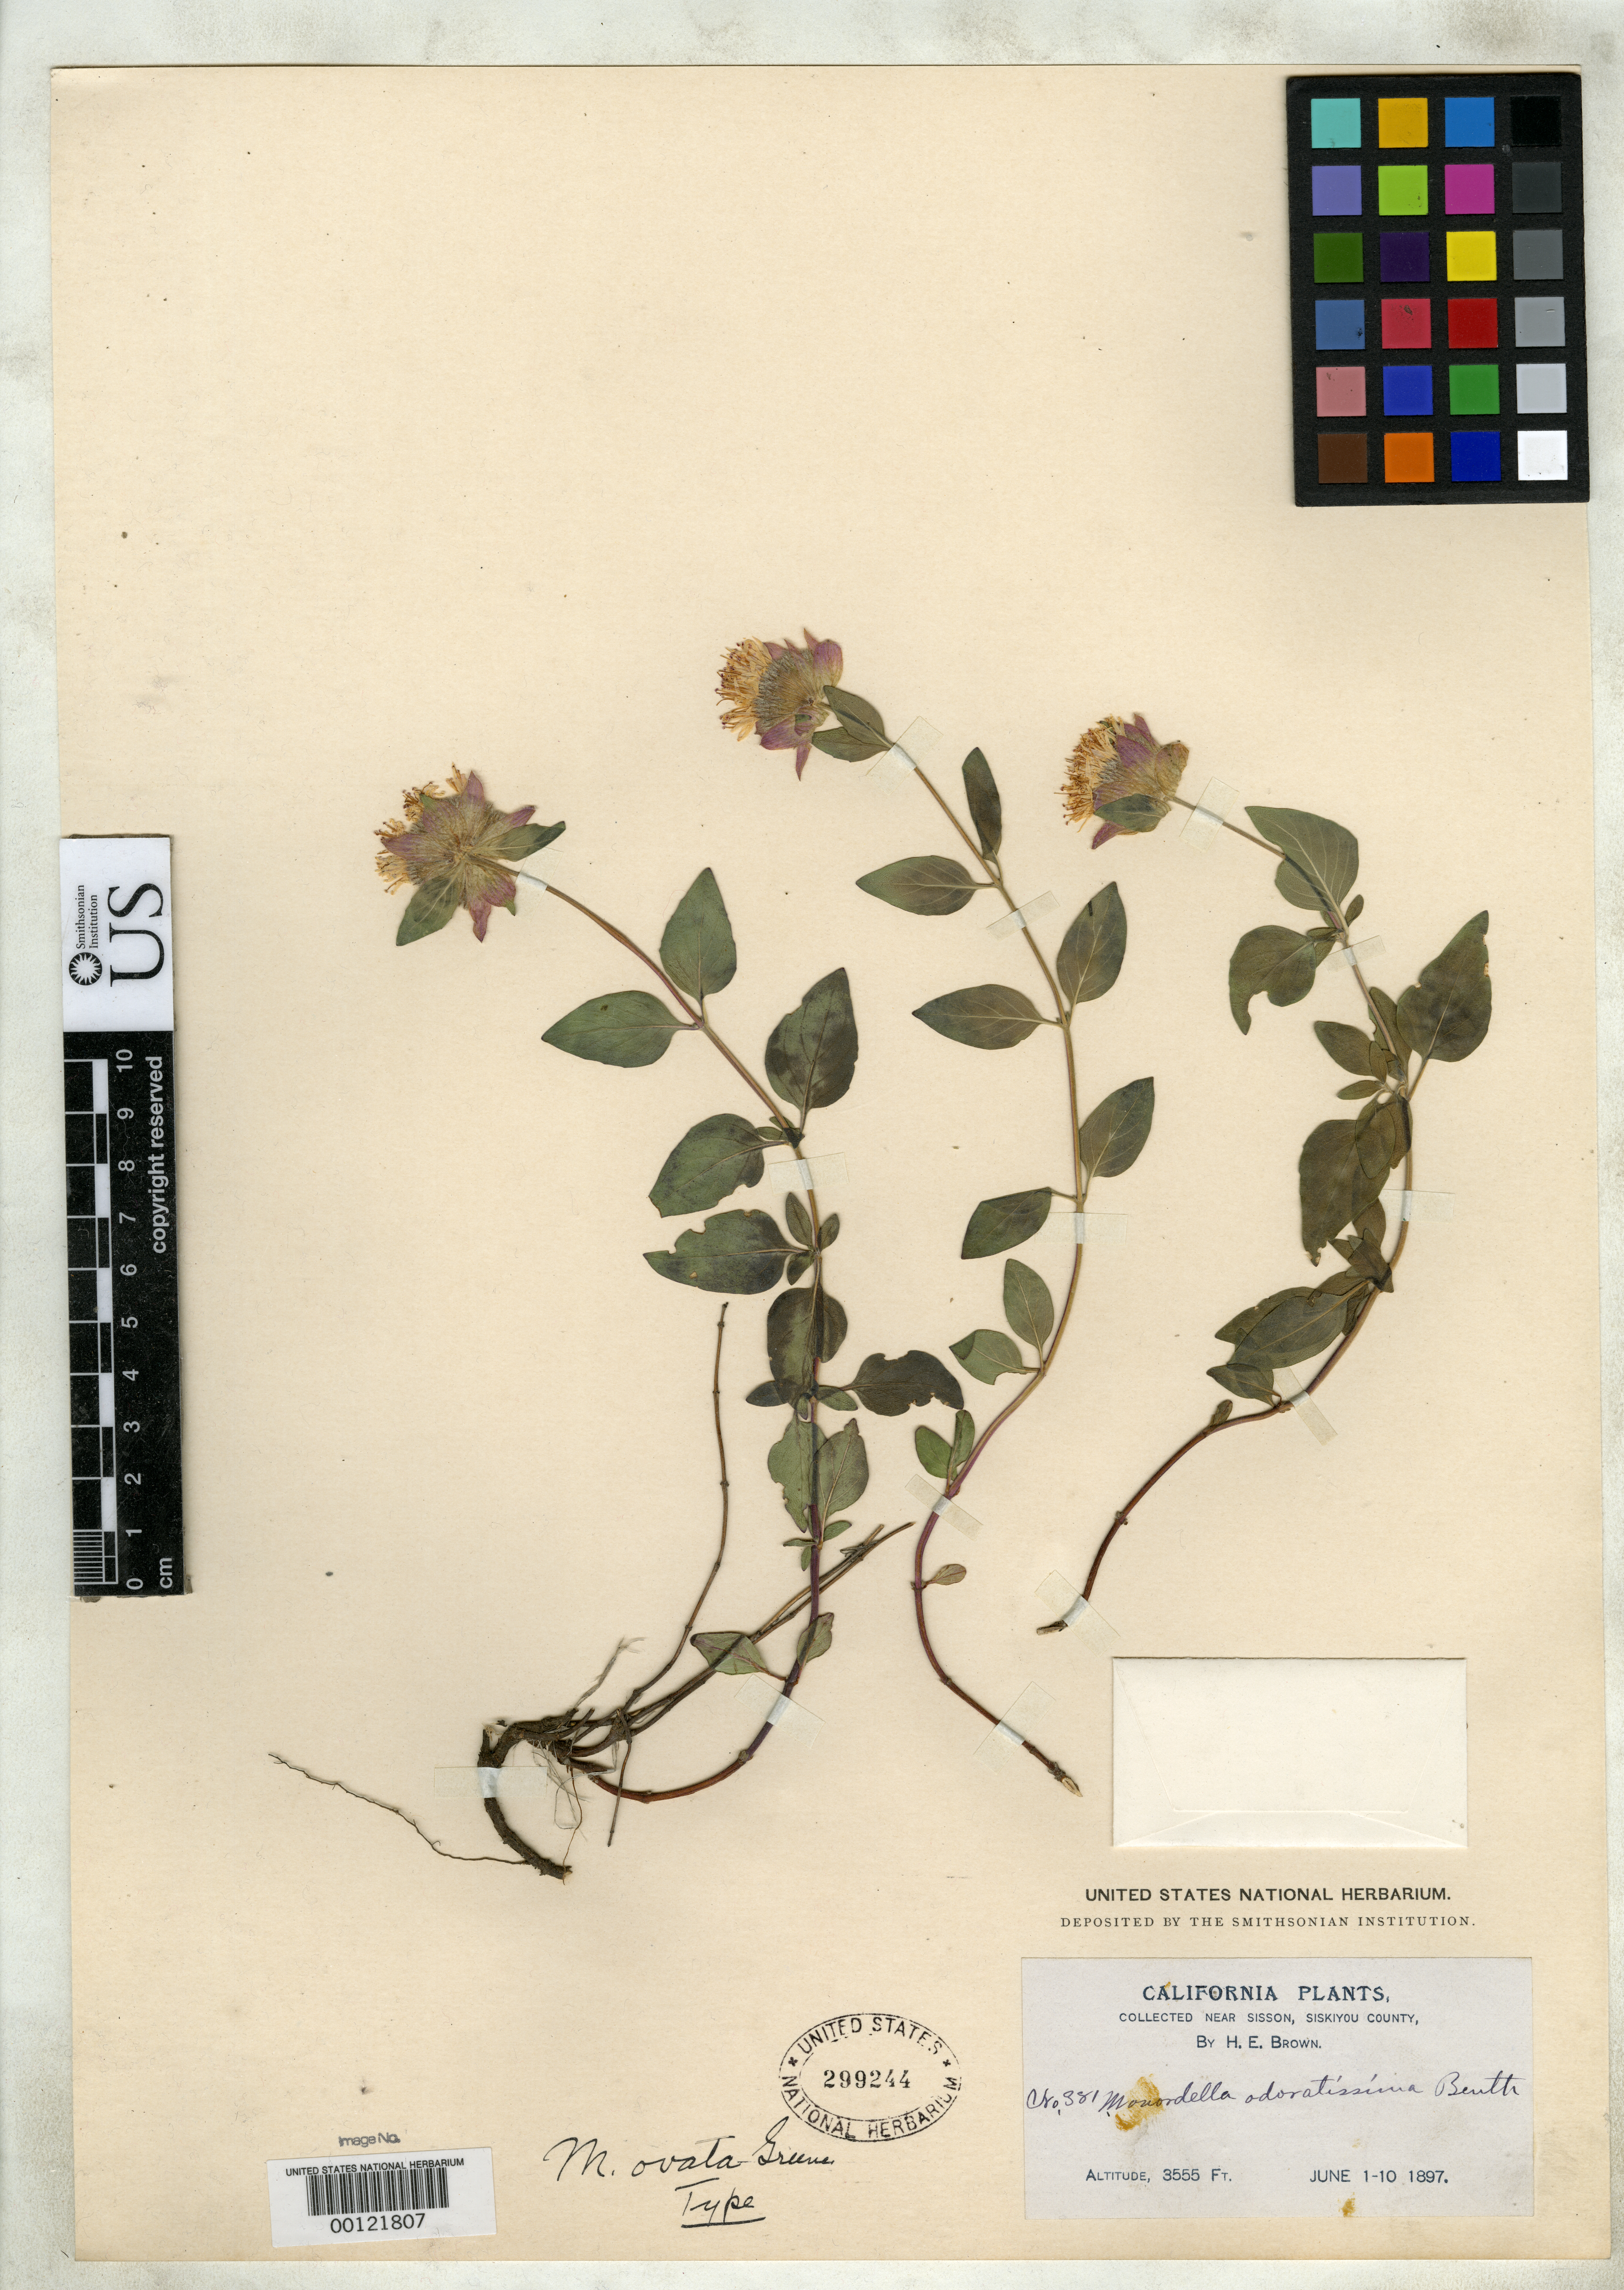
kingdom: Plantae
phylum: Tracheophyta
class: Magnoliopsida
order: Lamiales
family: Lamiaceae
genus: Monardella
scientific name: Monardella ovata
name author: Greene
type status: Holotype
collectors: H. E. Brown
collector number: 381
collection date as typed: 01 Jun 1897 to 10 Jun 1897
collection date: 1897-06-01/1897-06-10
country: United States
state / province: California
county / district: Siskiyou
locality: Near Sisson.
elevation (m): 1084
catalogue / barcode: US 299244